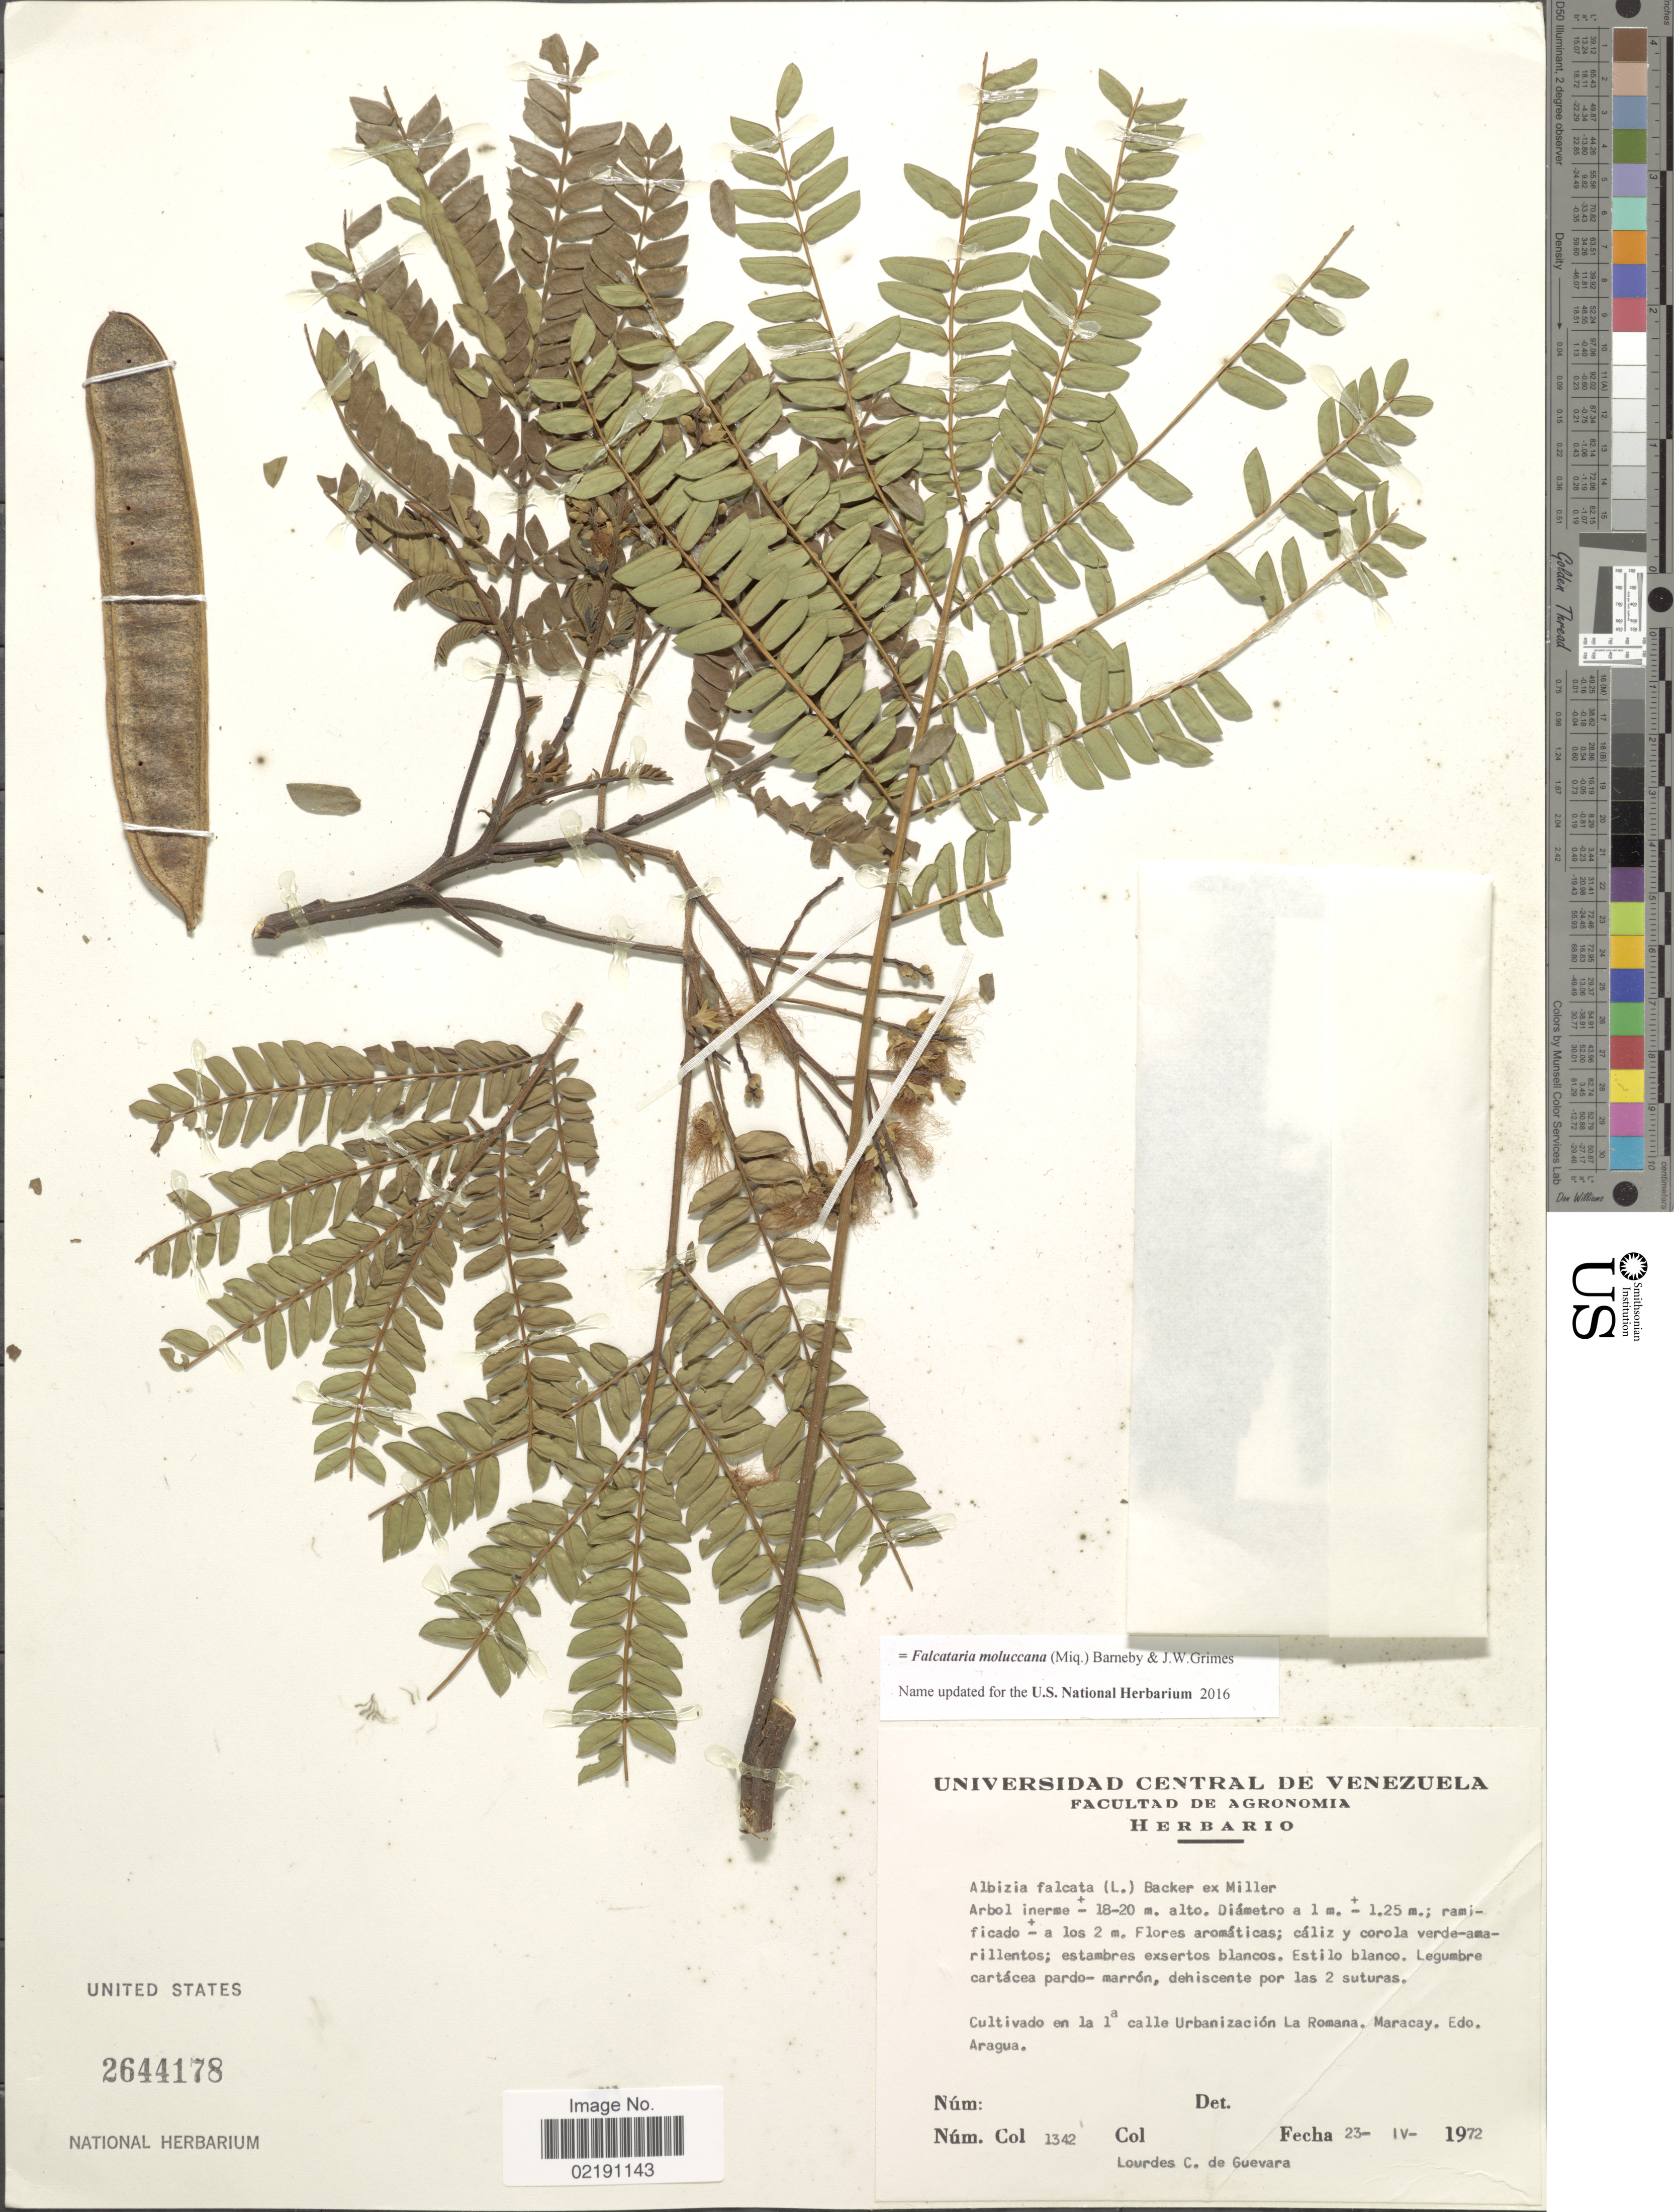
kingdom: Plantae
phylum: Tracheophyta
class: Magnoliopsida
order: Fabales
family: Fabaceae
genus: Falcataria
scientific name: Falcataria moluccana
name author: (Miq.) Barneby & Grimes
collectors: L. De Guevara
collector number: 1342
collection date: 1972-04-23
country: Venezuela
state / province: Aragua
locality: Cultivado en la 1a calle Urbanización La Romana. Maracay, Edo. Aragua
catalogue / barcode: US 2644178